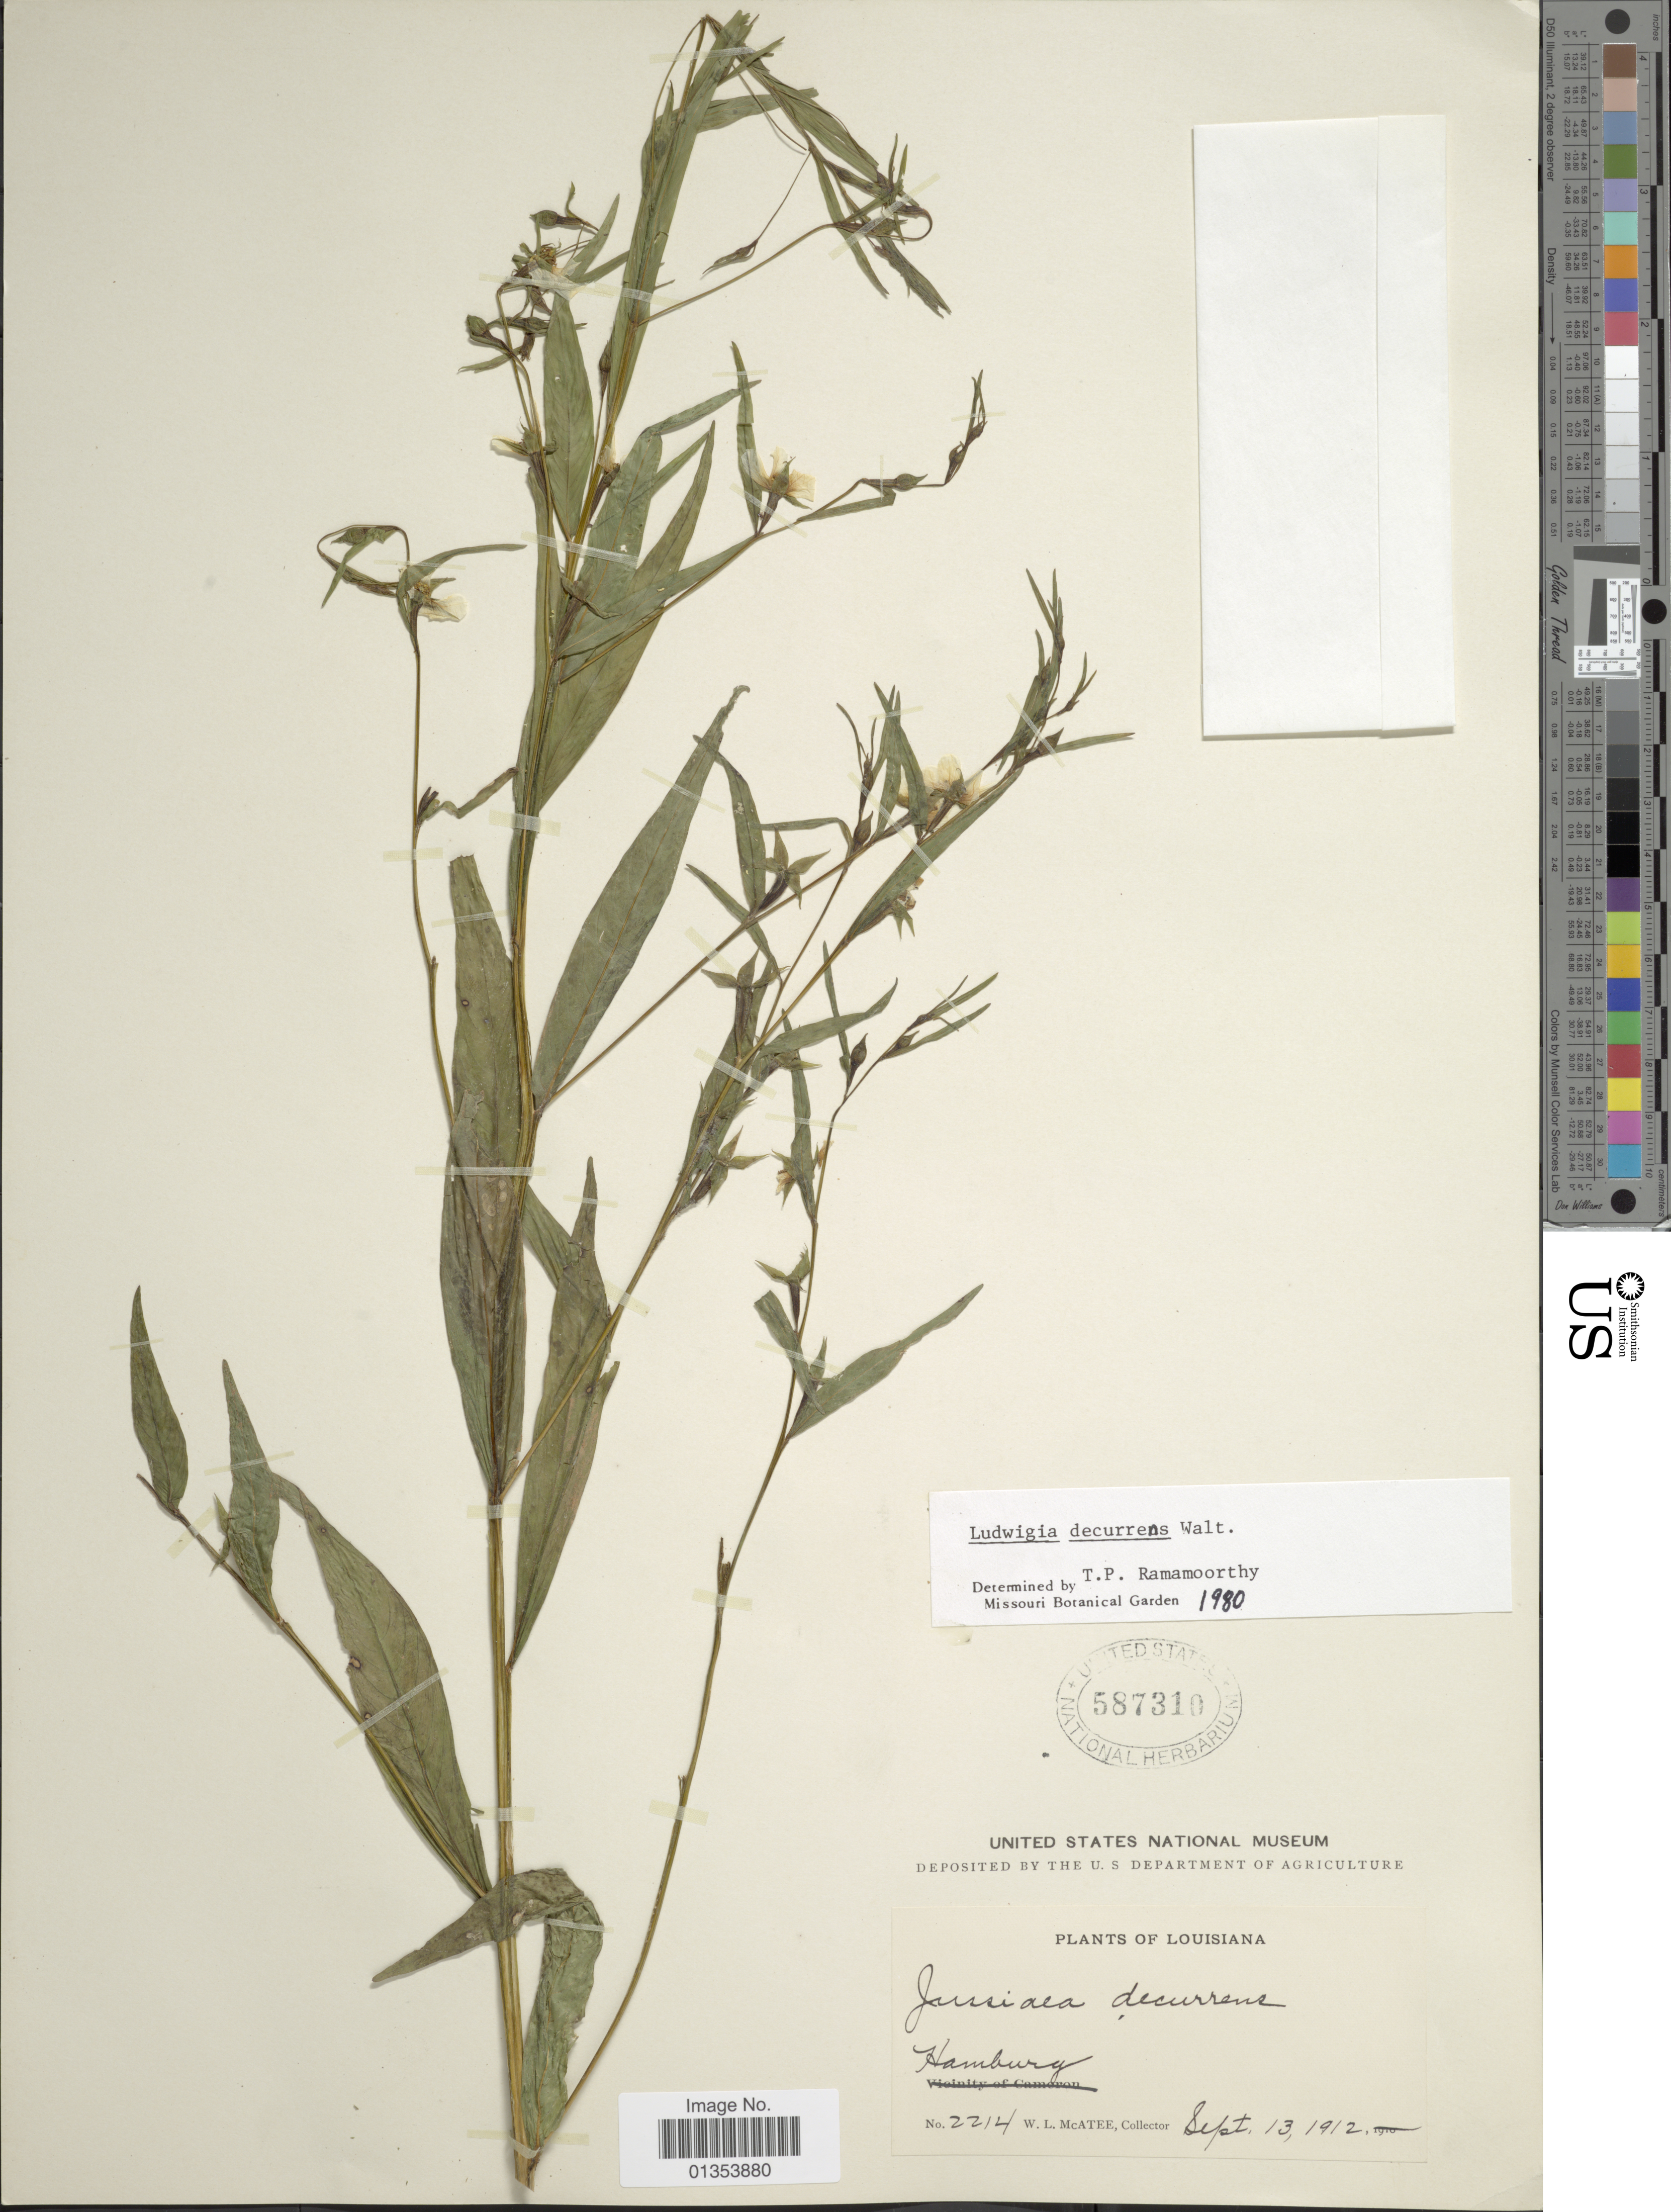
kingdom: Plantae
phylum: Tracheophyta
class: Magnoliopsida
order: Myrtales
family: Onagraceae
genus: Ludwigia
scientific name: Ludwigia decurrens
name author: Walter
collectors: W. McAtee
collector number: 2214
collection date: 1912-09-13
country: United States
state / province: Louisiana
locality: Hamburg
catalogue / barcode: US 587310